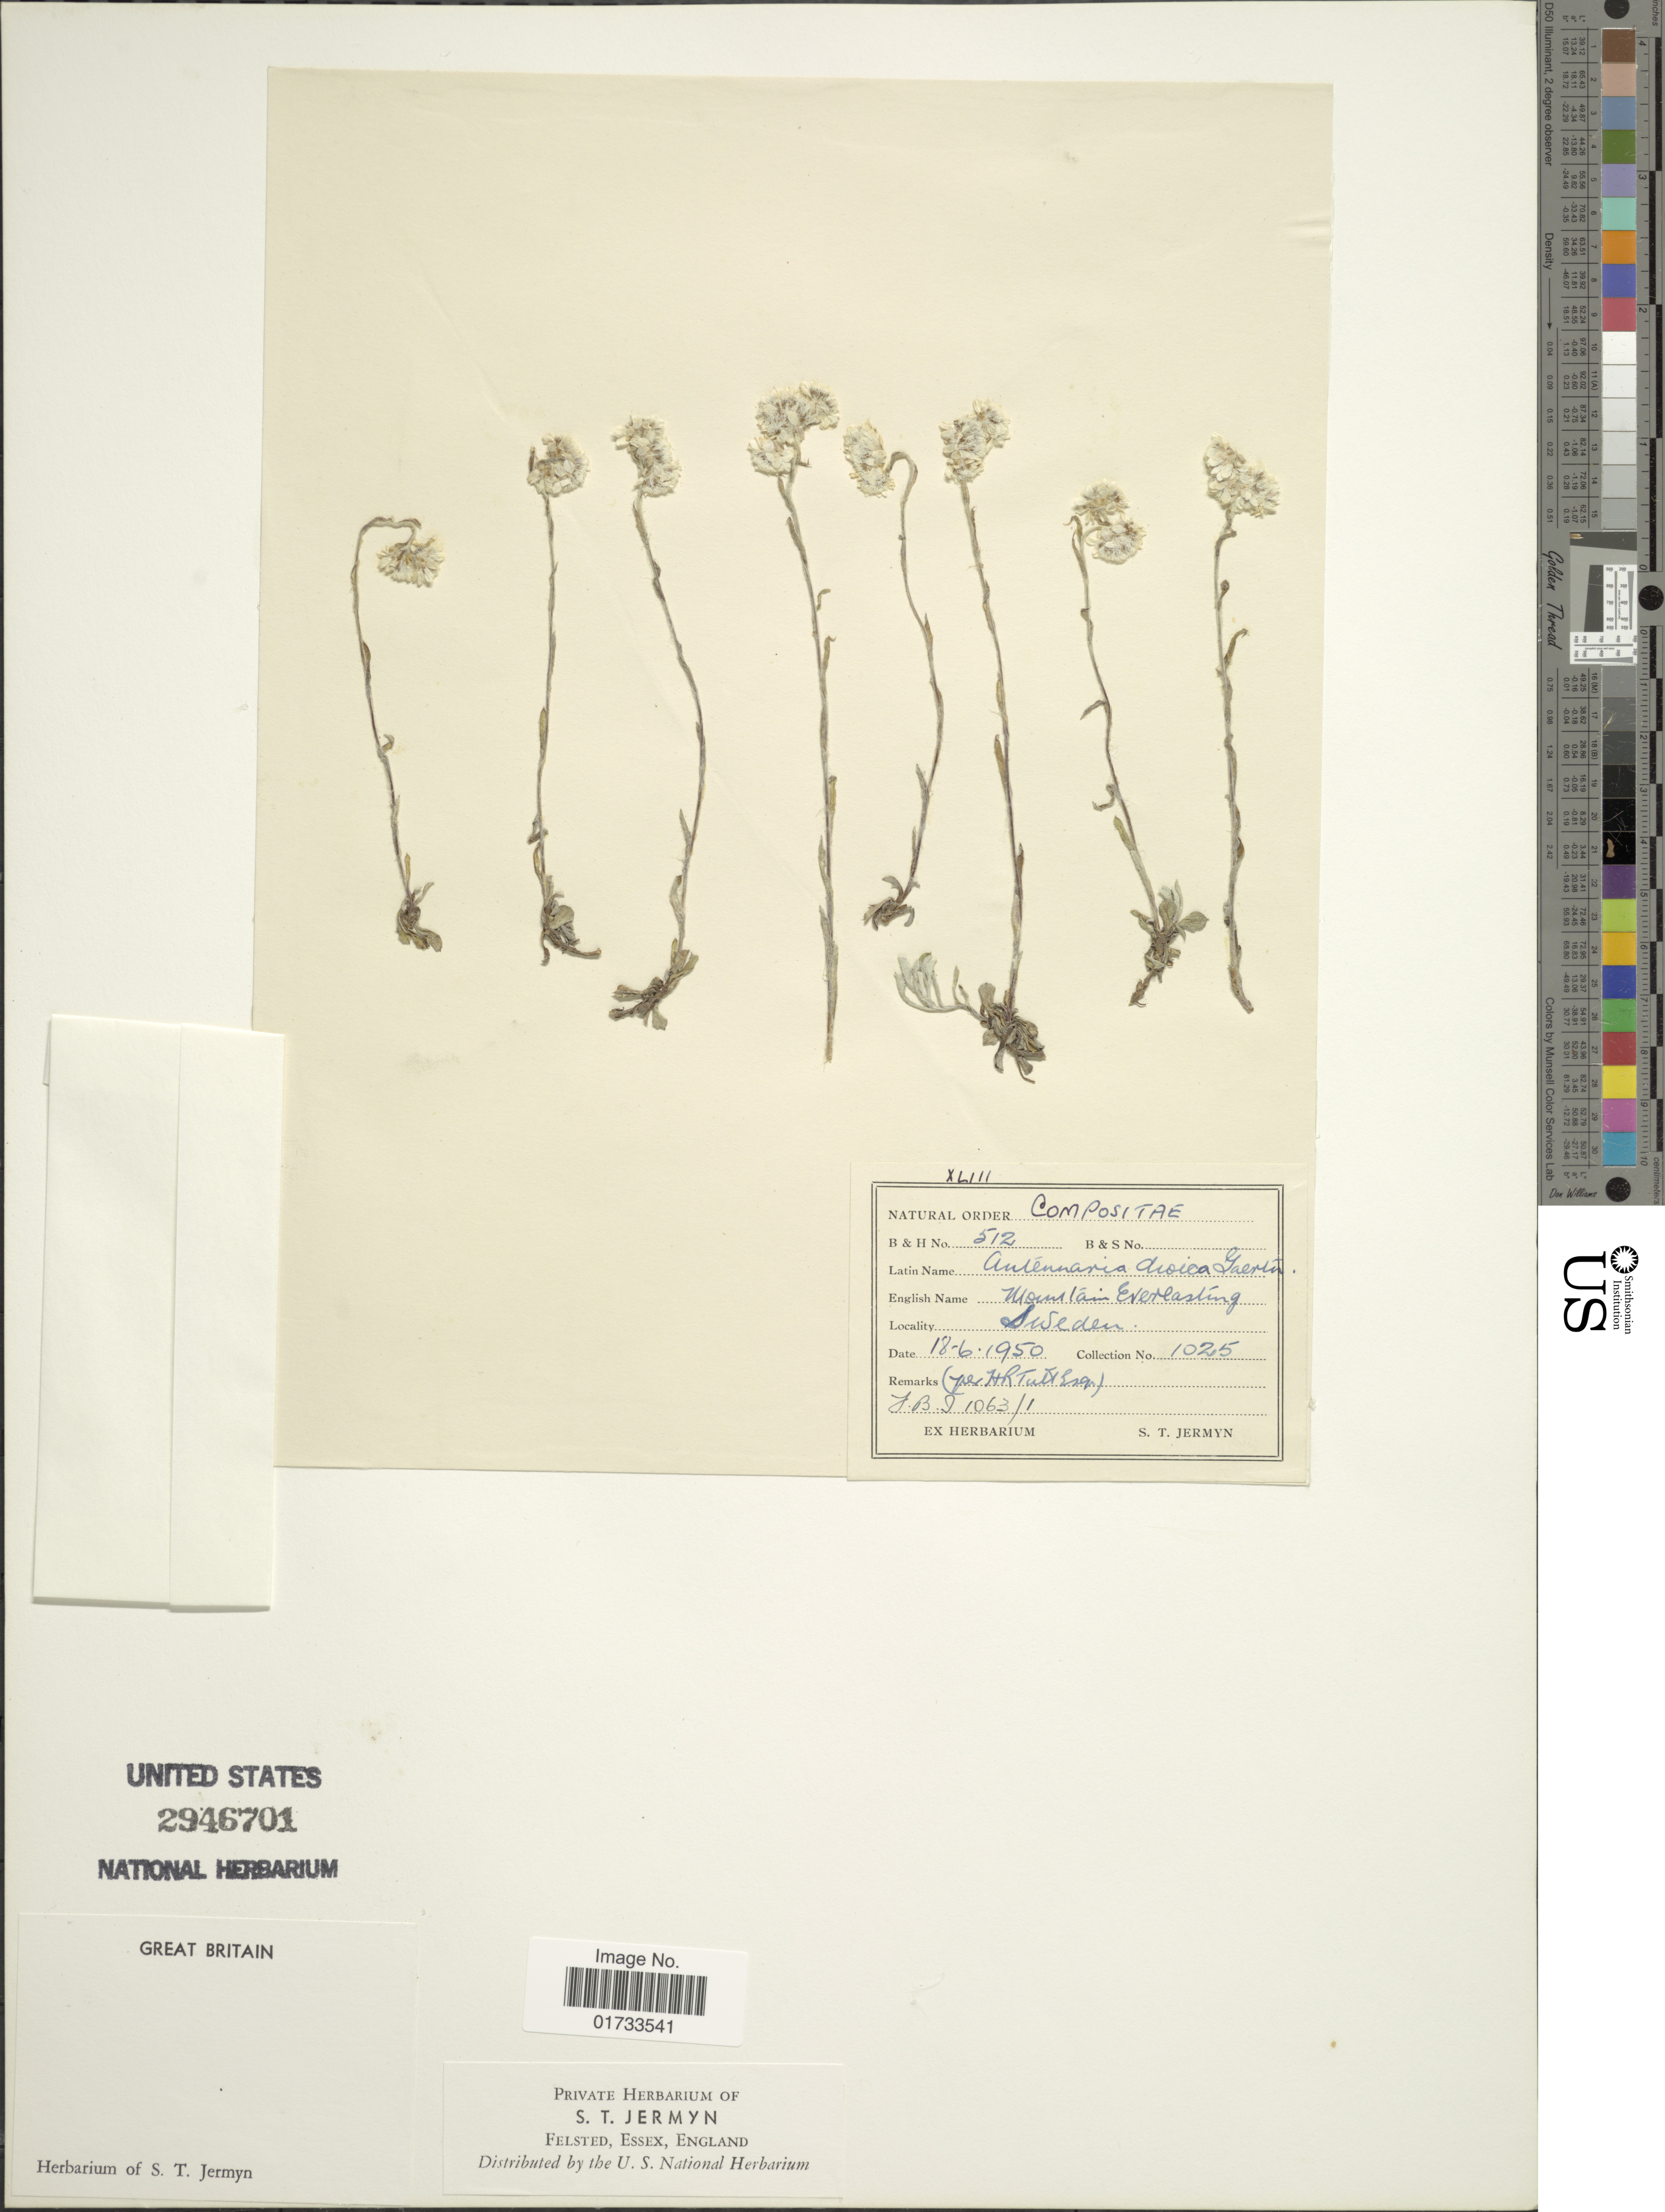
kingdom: Plantae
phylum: Tracheophyta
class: Magnoliopsida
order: Asterales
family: Asteraceae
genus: Antennaria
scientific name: Antennaria dioica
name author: (L.) Gaertn.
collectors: S. Jermyn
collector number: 1025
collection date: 1950-06-18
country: Sweden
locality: Mountain Everlasting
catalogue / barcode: US 2946701